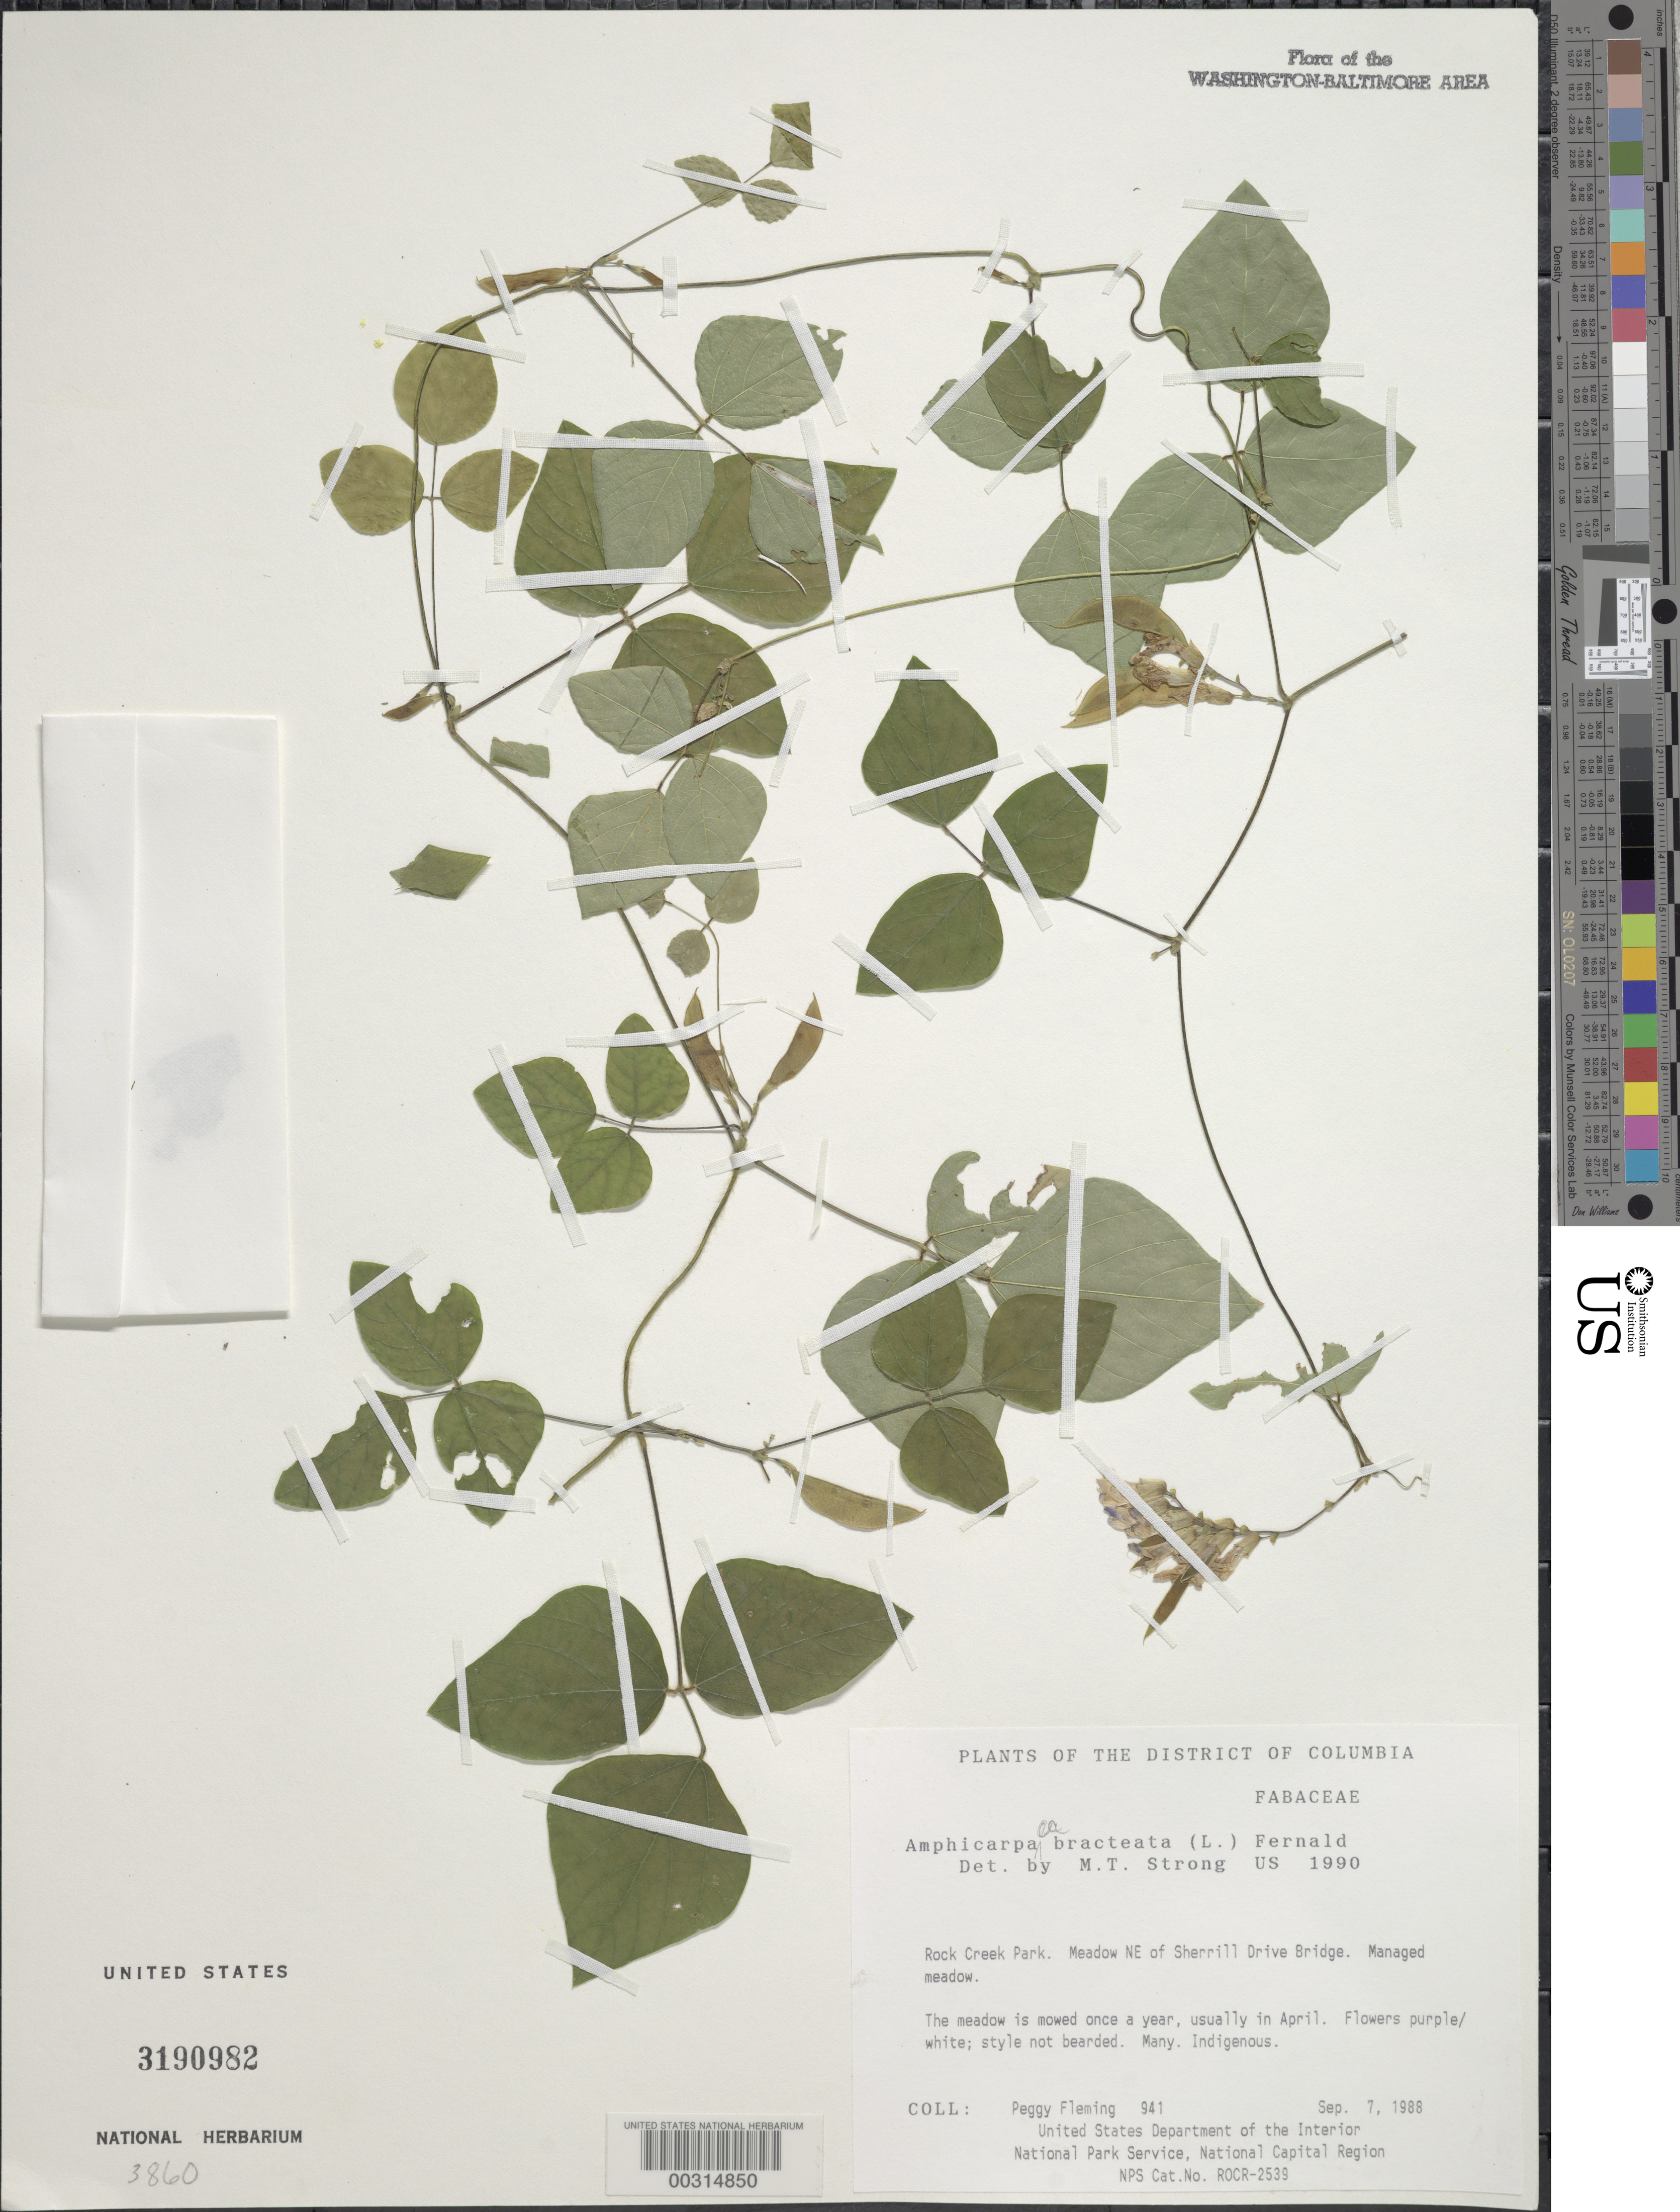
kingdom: Plantae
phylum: Tracheophyta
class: Magnoliopsida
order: Fabales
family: Fabaceae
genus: Amphicarpaea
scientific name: Amphicarpaea bracteata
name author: (L.) Fernald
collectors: P. Fleming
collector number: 941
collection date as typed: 07 Sep 1988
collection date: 1988-09-07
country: United States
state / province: District of Columbia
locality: Rock Creek Park, meadow NE of Sherrill Dr Bridge Rock Creek Park and vicinity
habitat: Managed meadow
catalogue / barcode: US 3190982